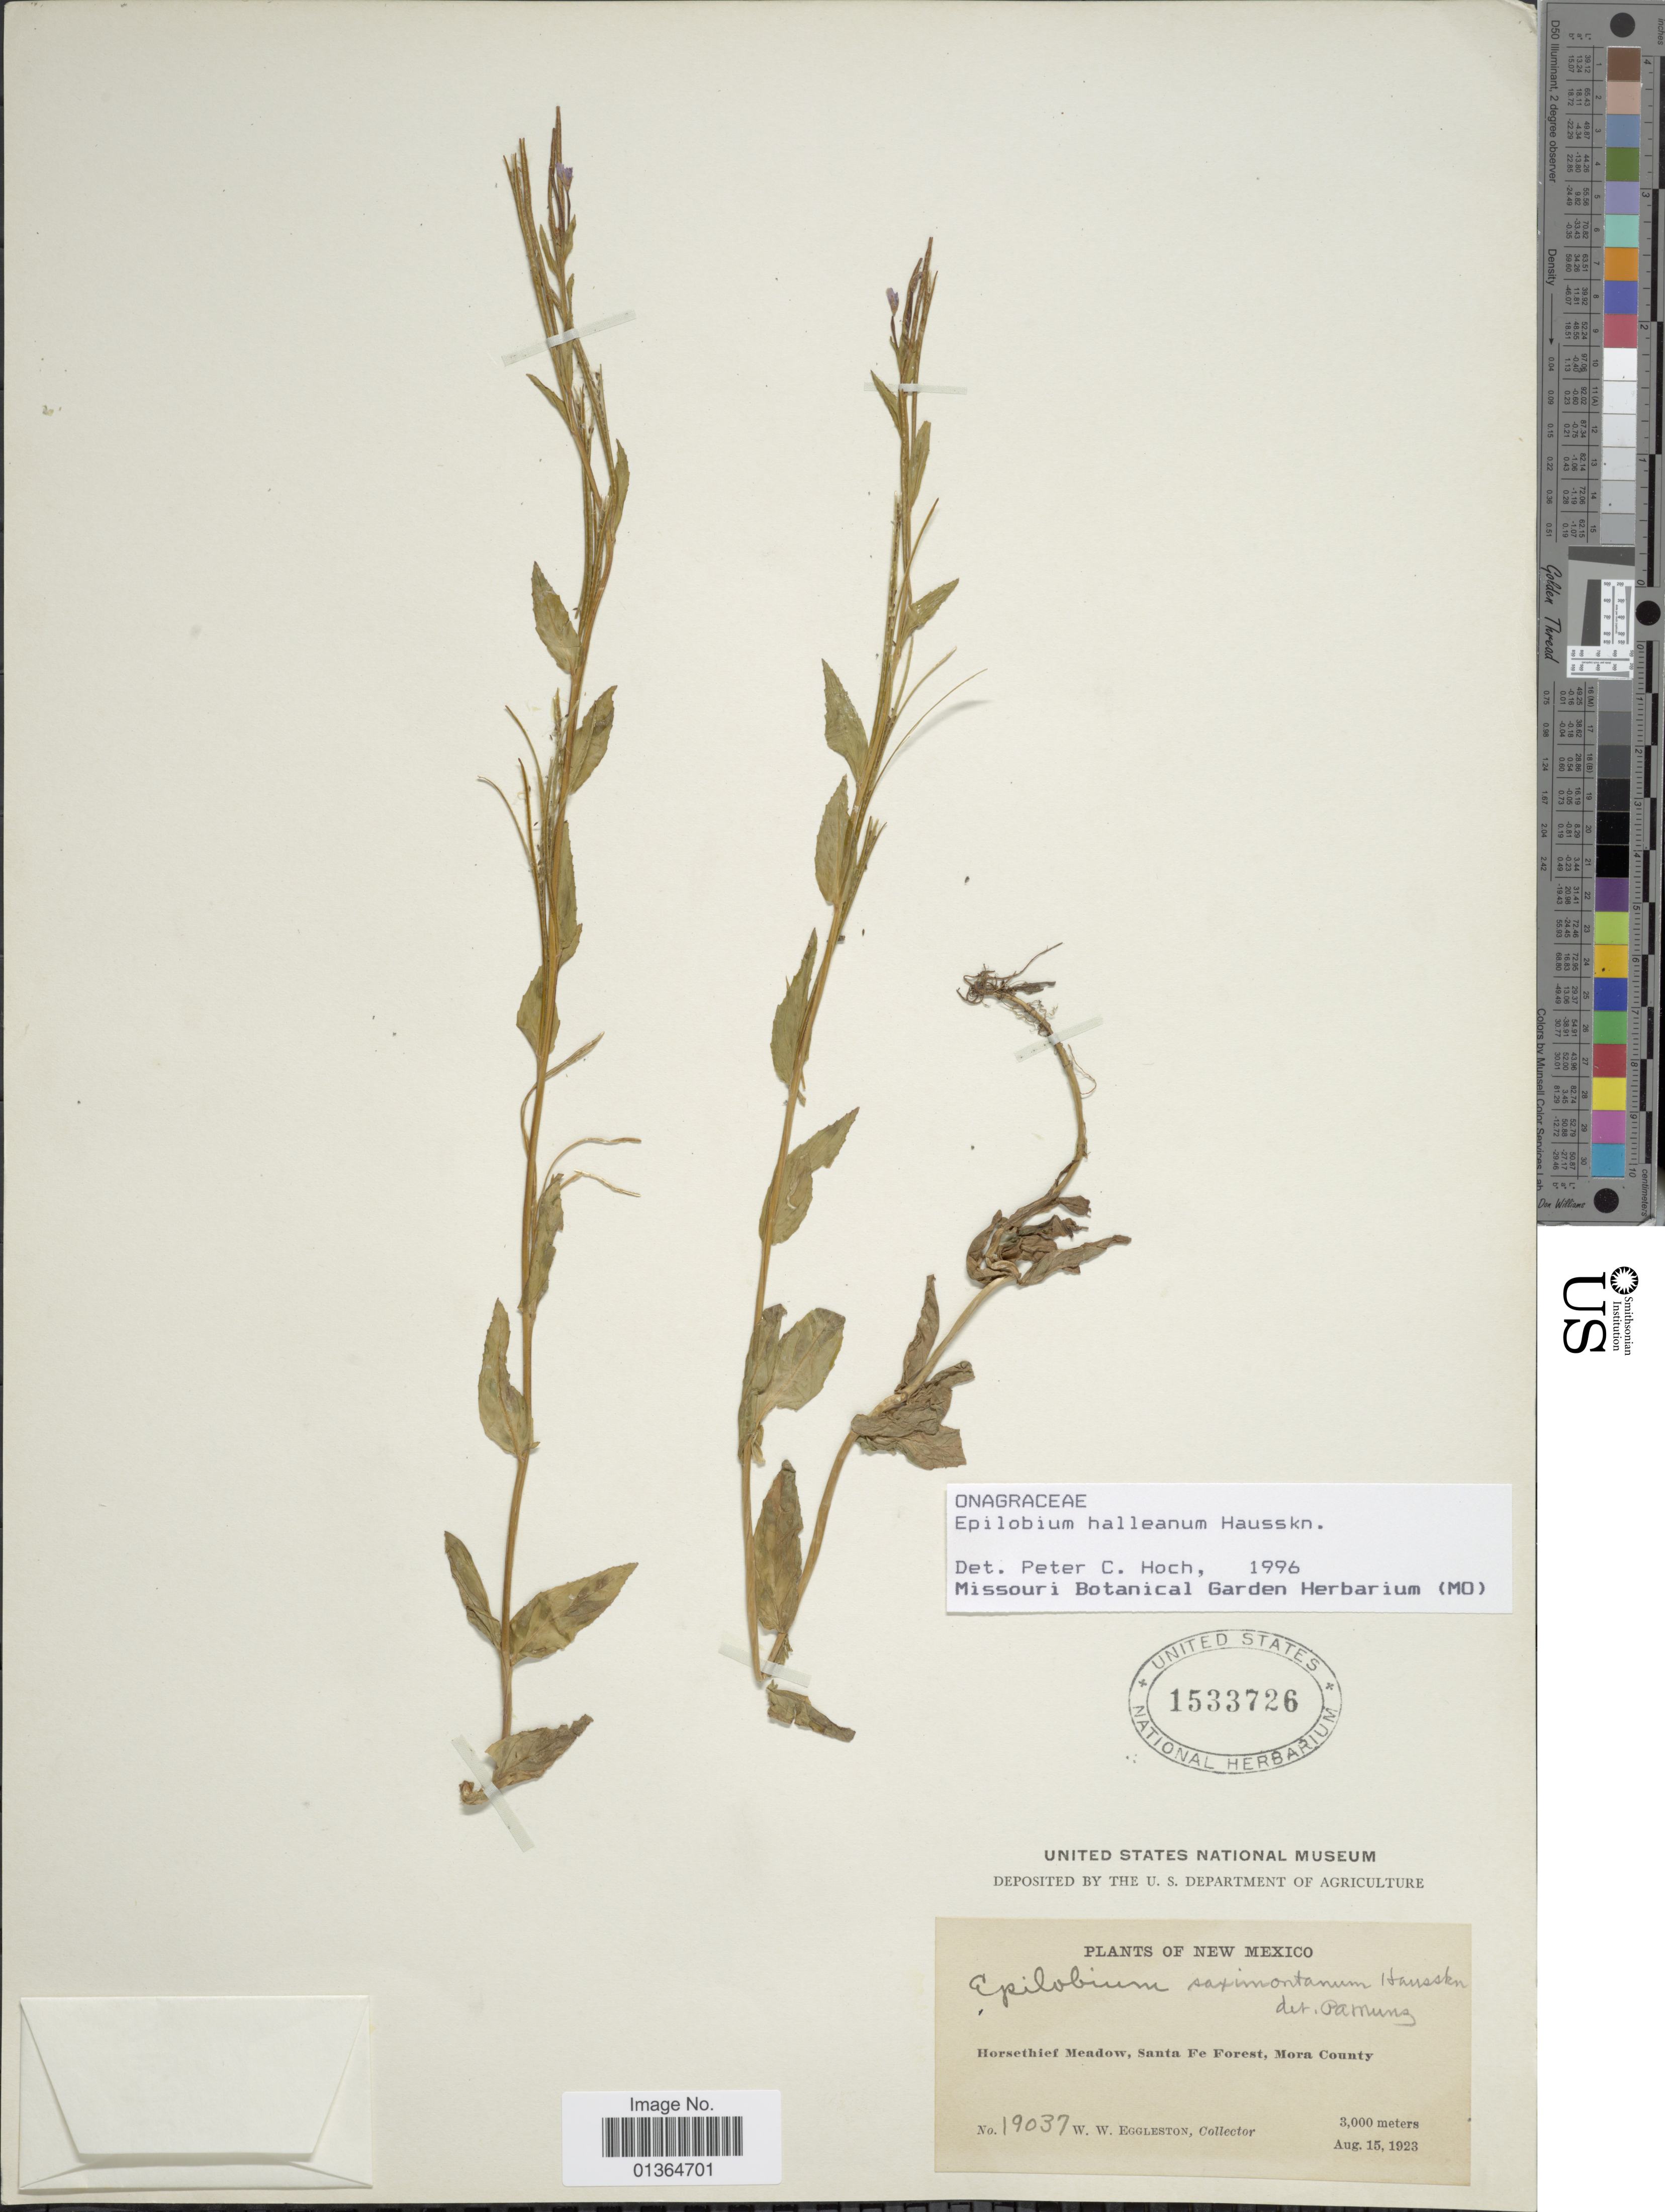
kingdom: Plantae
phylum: Tracheophyta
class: Magnoliopsida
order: Myrtales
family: Onagraceae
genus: Epilobium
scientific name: Epilobium hallianum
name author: Hausskn.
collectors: W. W. Eggleston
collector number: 19037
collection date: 1923-08-15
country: United States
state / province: New Mexico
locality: Horsethief Meadow, Santa Fe Forest, Mora County.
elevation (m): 3000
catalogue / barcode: US 1533726